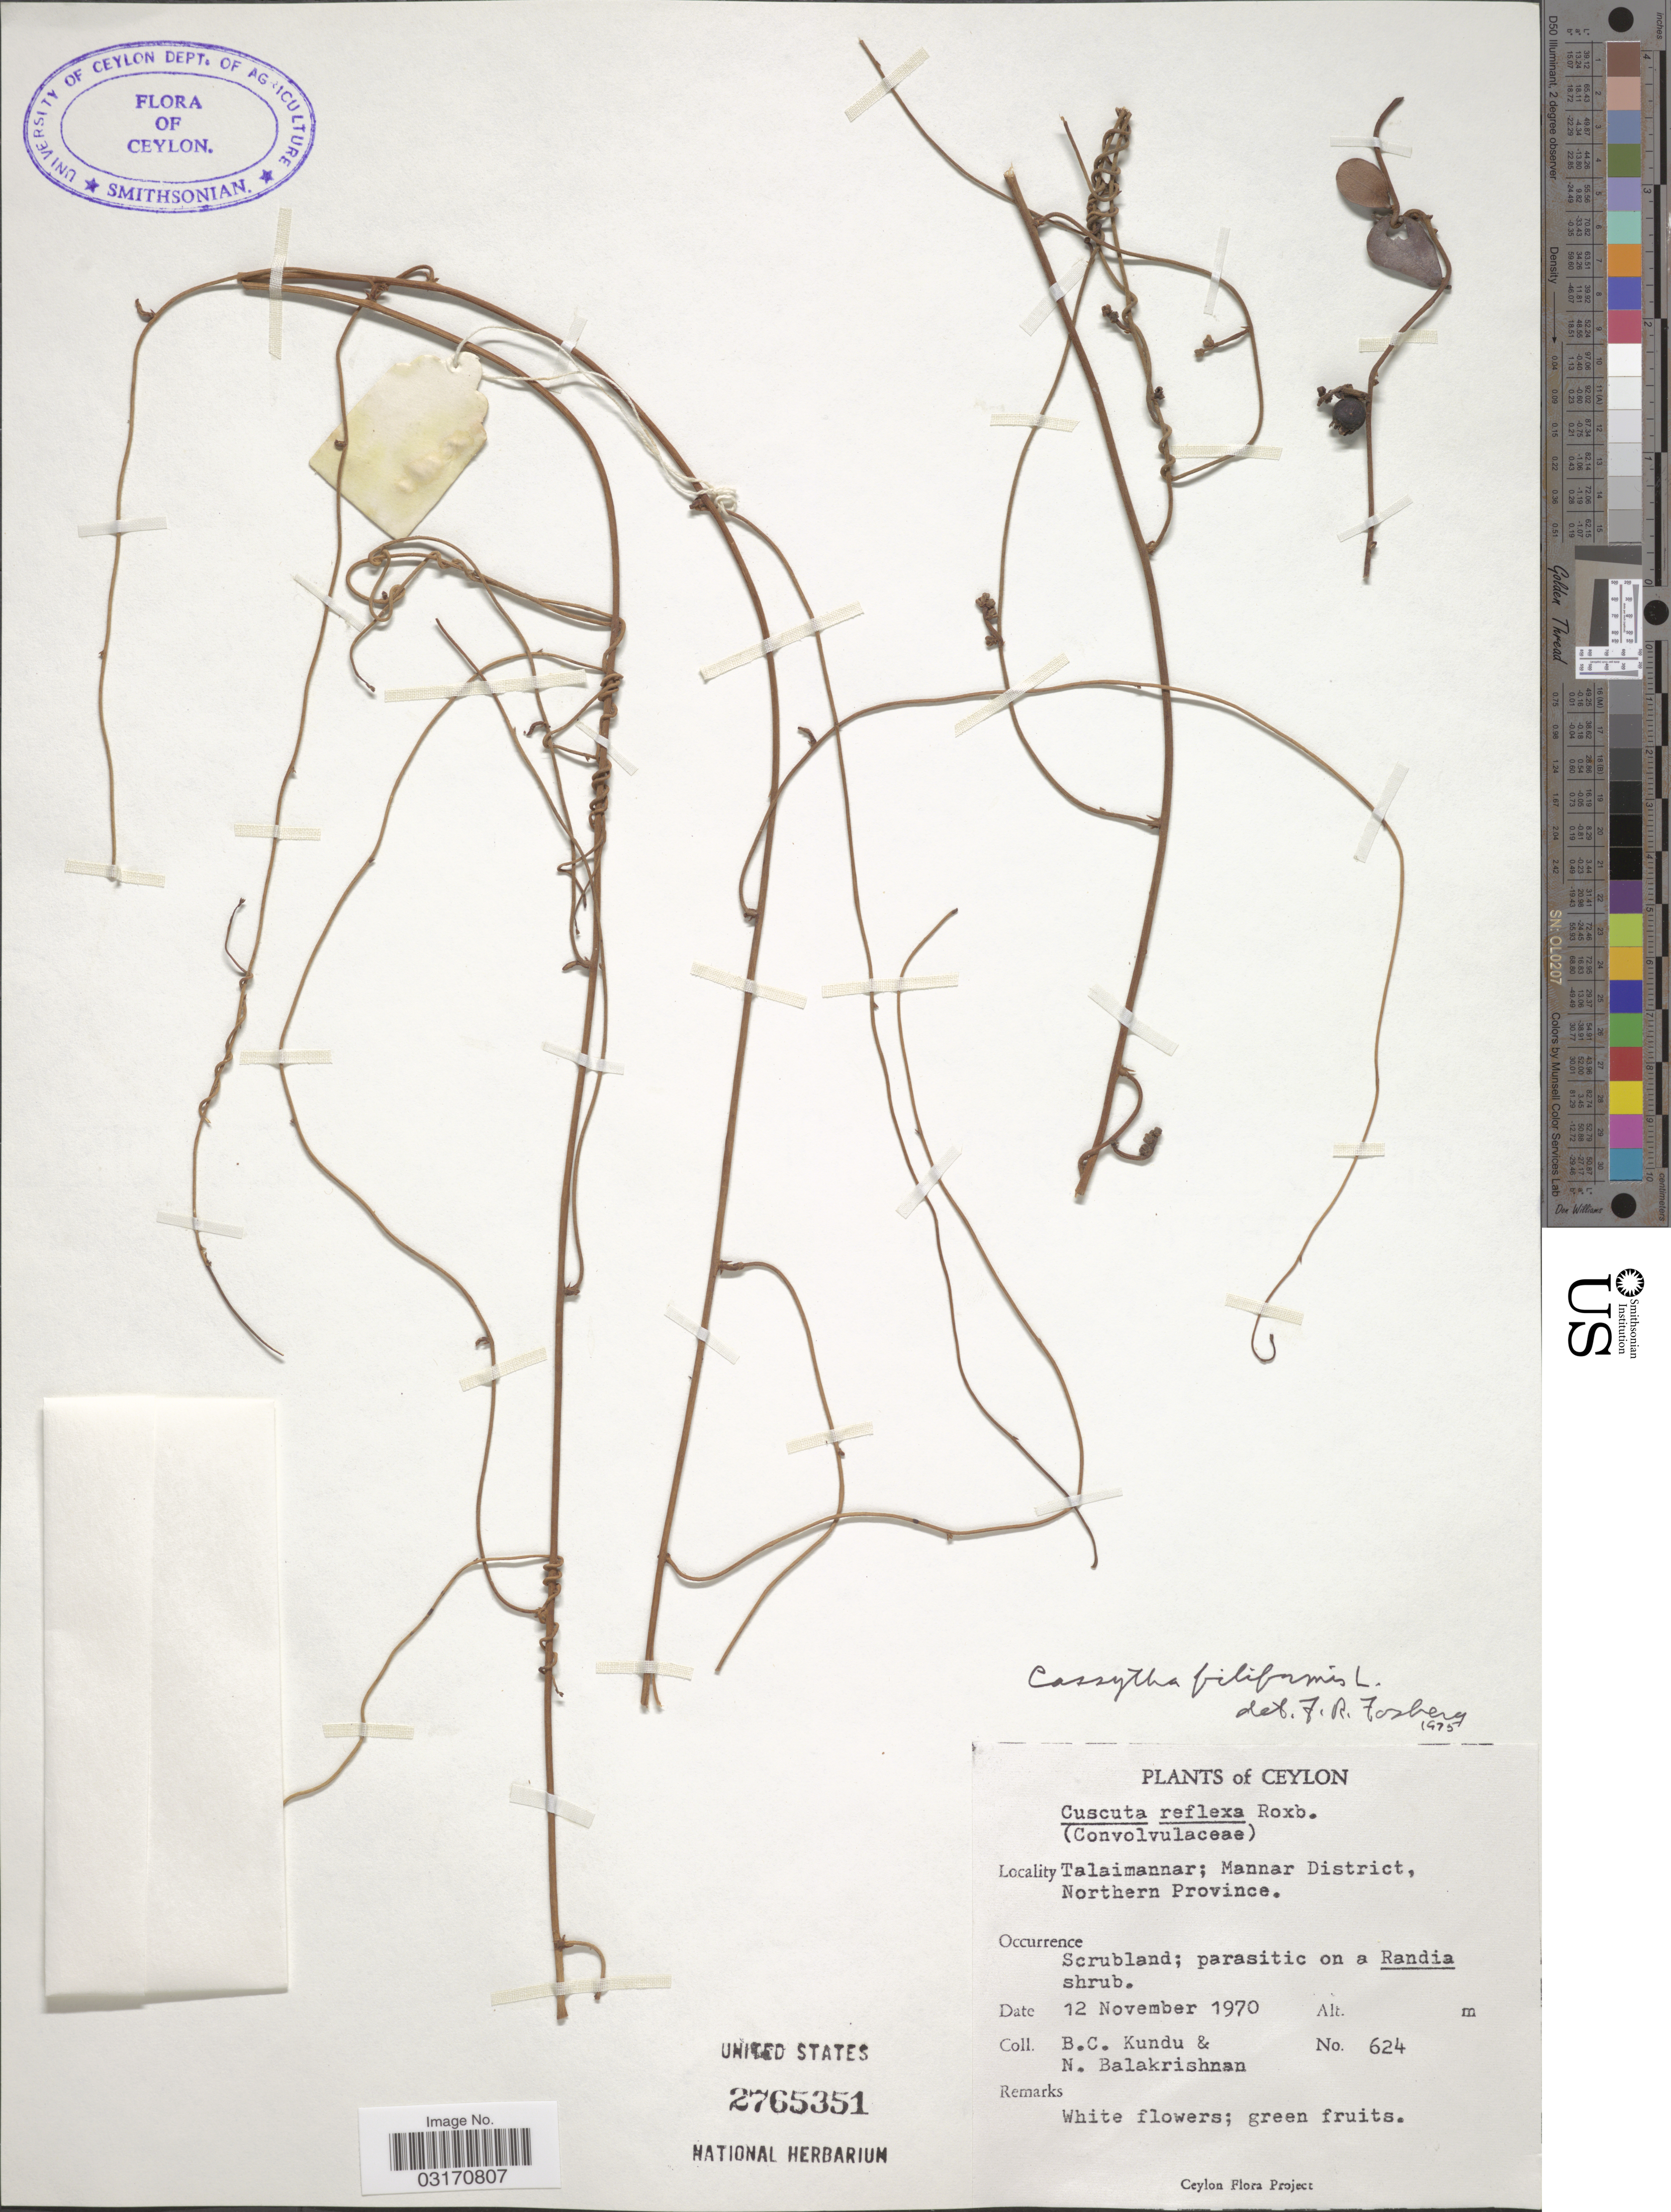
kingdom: Plantae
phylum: Tracheophyta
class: Magnoliopsida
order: Solanales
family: Convolvulaceae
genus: Cuscuta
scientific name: Cuscuta filiformis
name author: L.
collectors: B. C. Kundu & N. Balakrishnan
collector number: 624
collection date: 1970-11-12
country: Sri Lanka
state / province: Northern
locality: Ceylon. Talaimannar; Mannar District.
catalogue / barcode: US 2765351